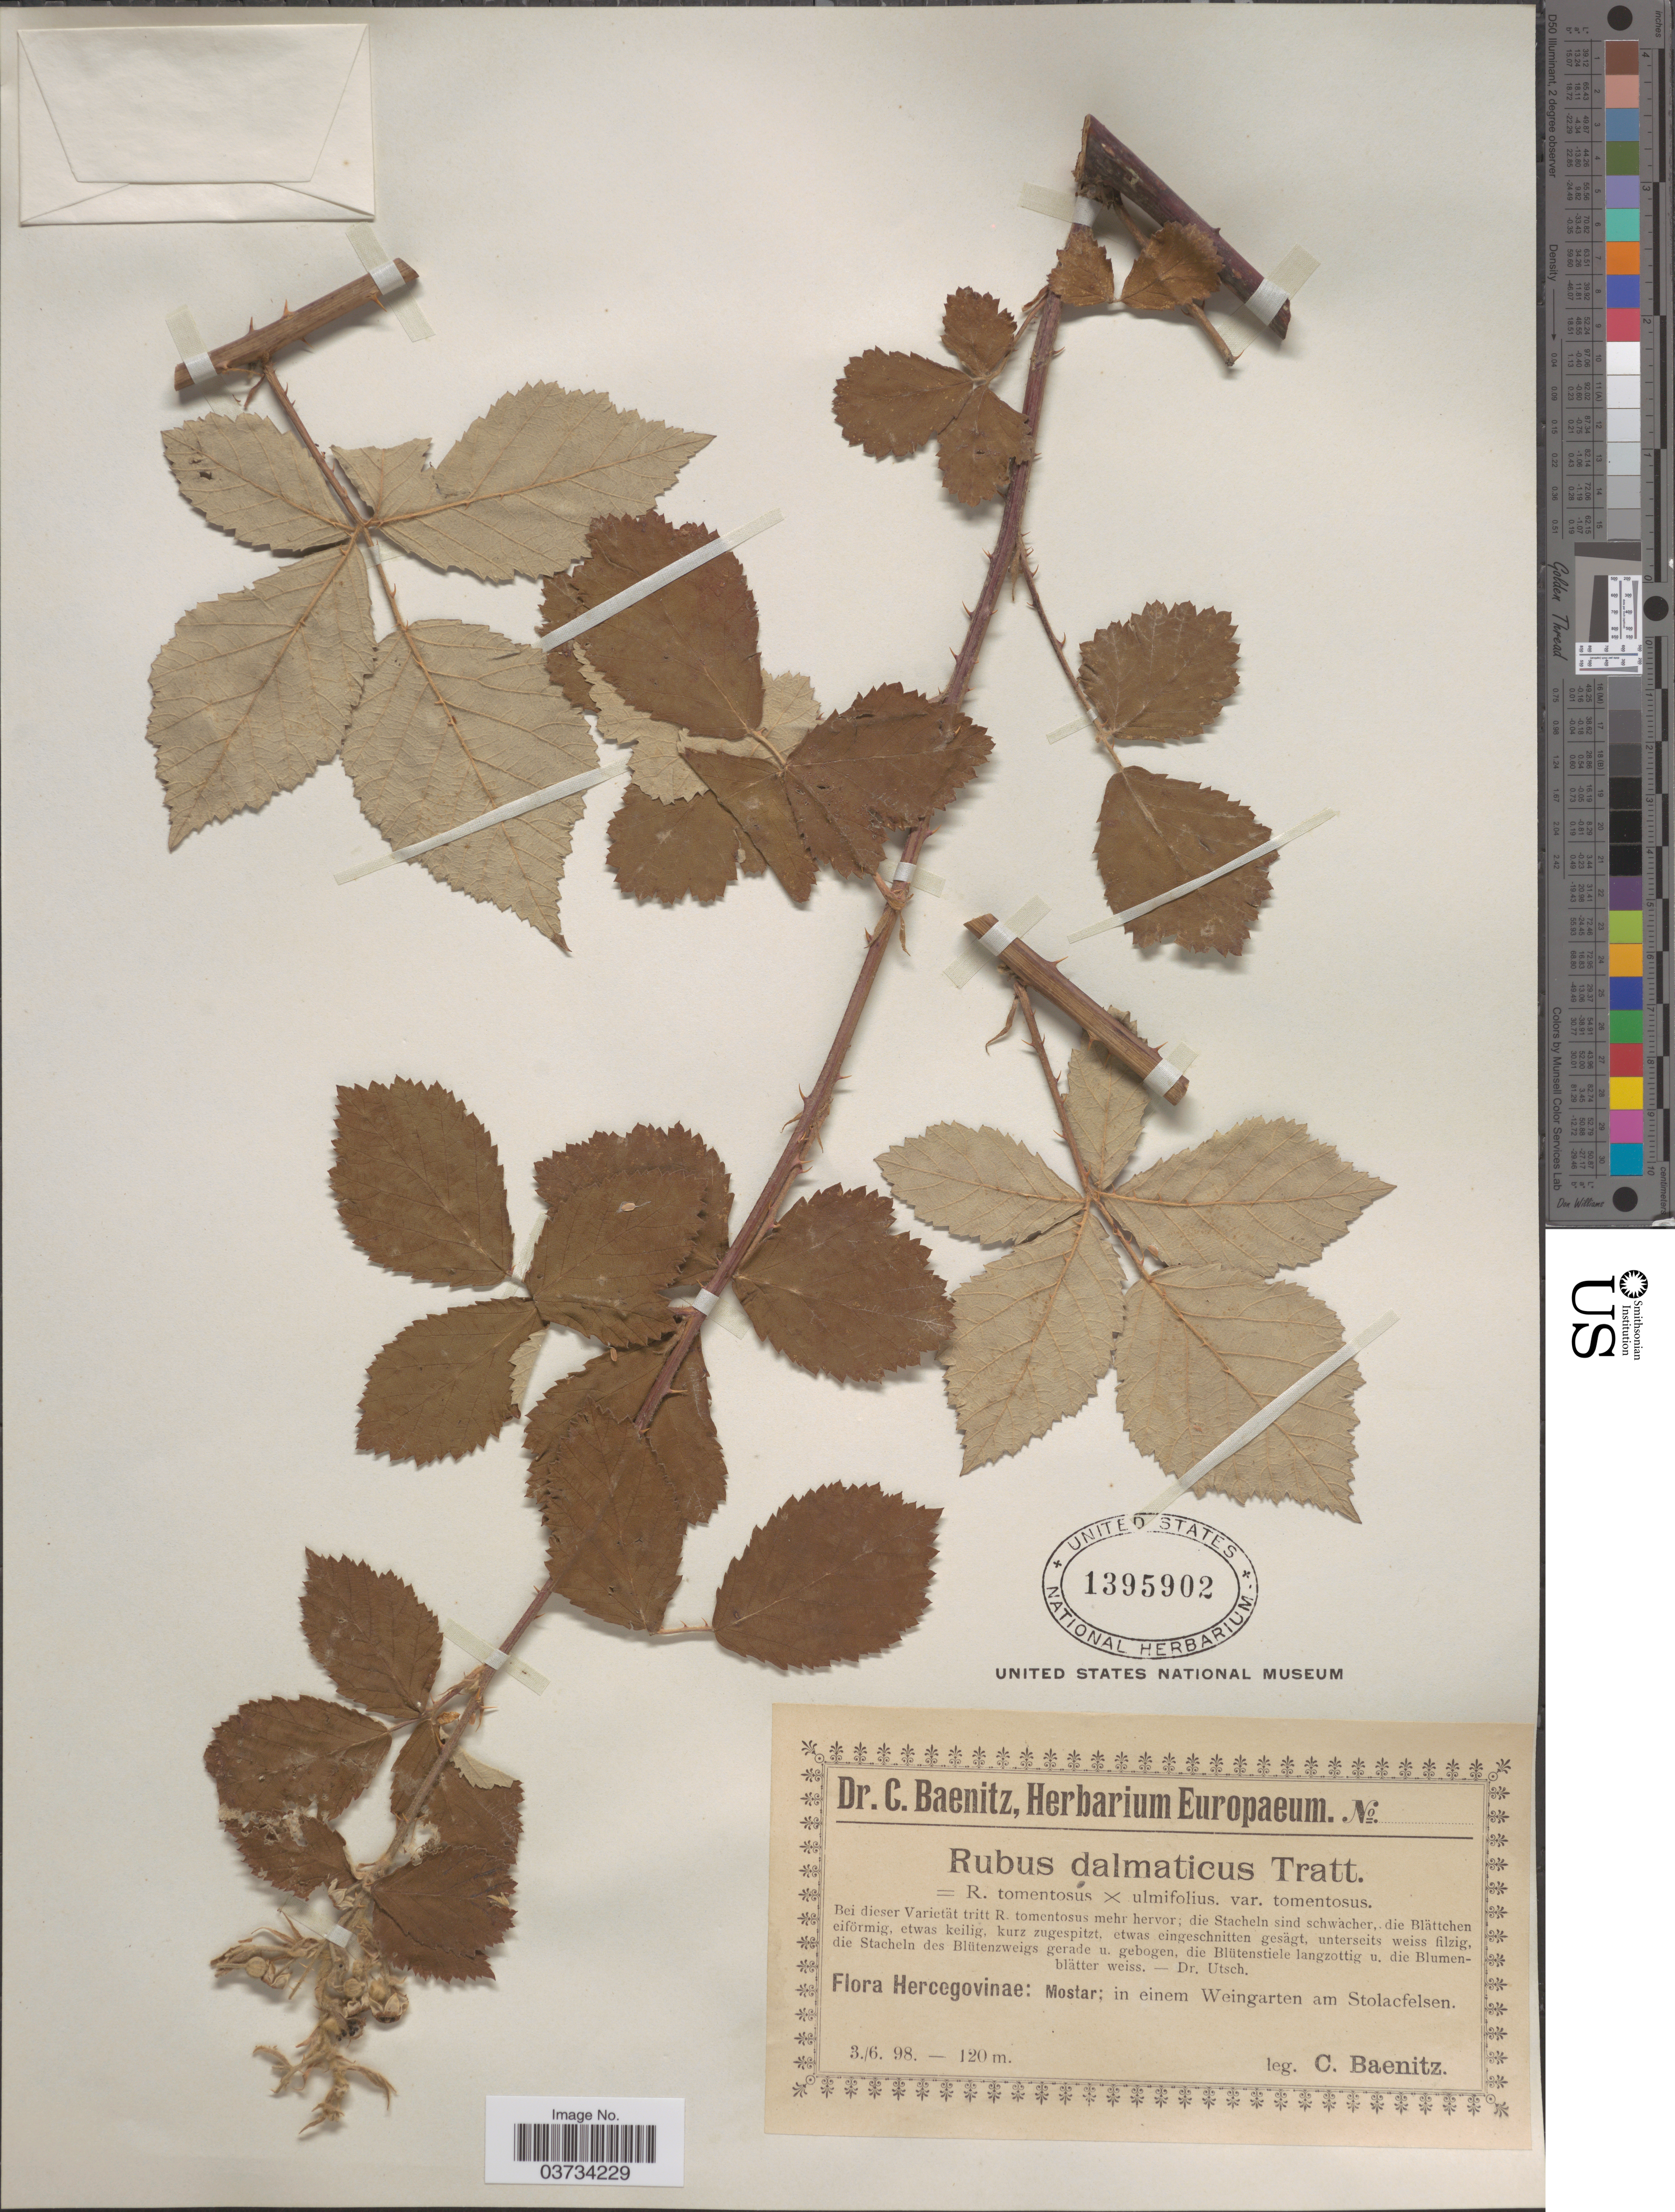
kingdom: Plantae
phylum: Tracheophyta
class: Magnoliopsida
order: Rosales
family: Rosaceae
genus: Rubus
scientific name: Rubus dalmaticus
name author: (Tratt.) Gussone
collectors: C. G. Baenitz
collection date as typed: Transcribed d/m/y: 3/6/98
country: Bosnia and Herzegovina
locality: Hercegovinae: Mostar; in einem Weingarten am Stolacfelsen.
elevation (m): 120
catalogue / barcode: US 1395902